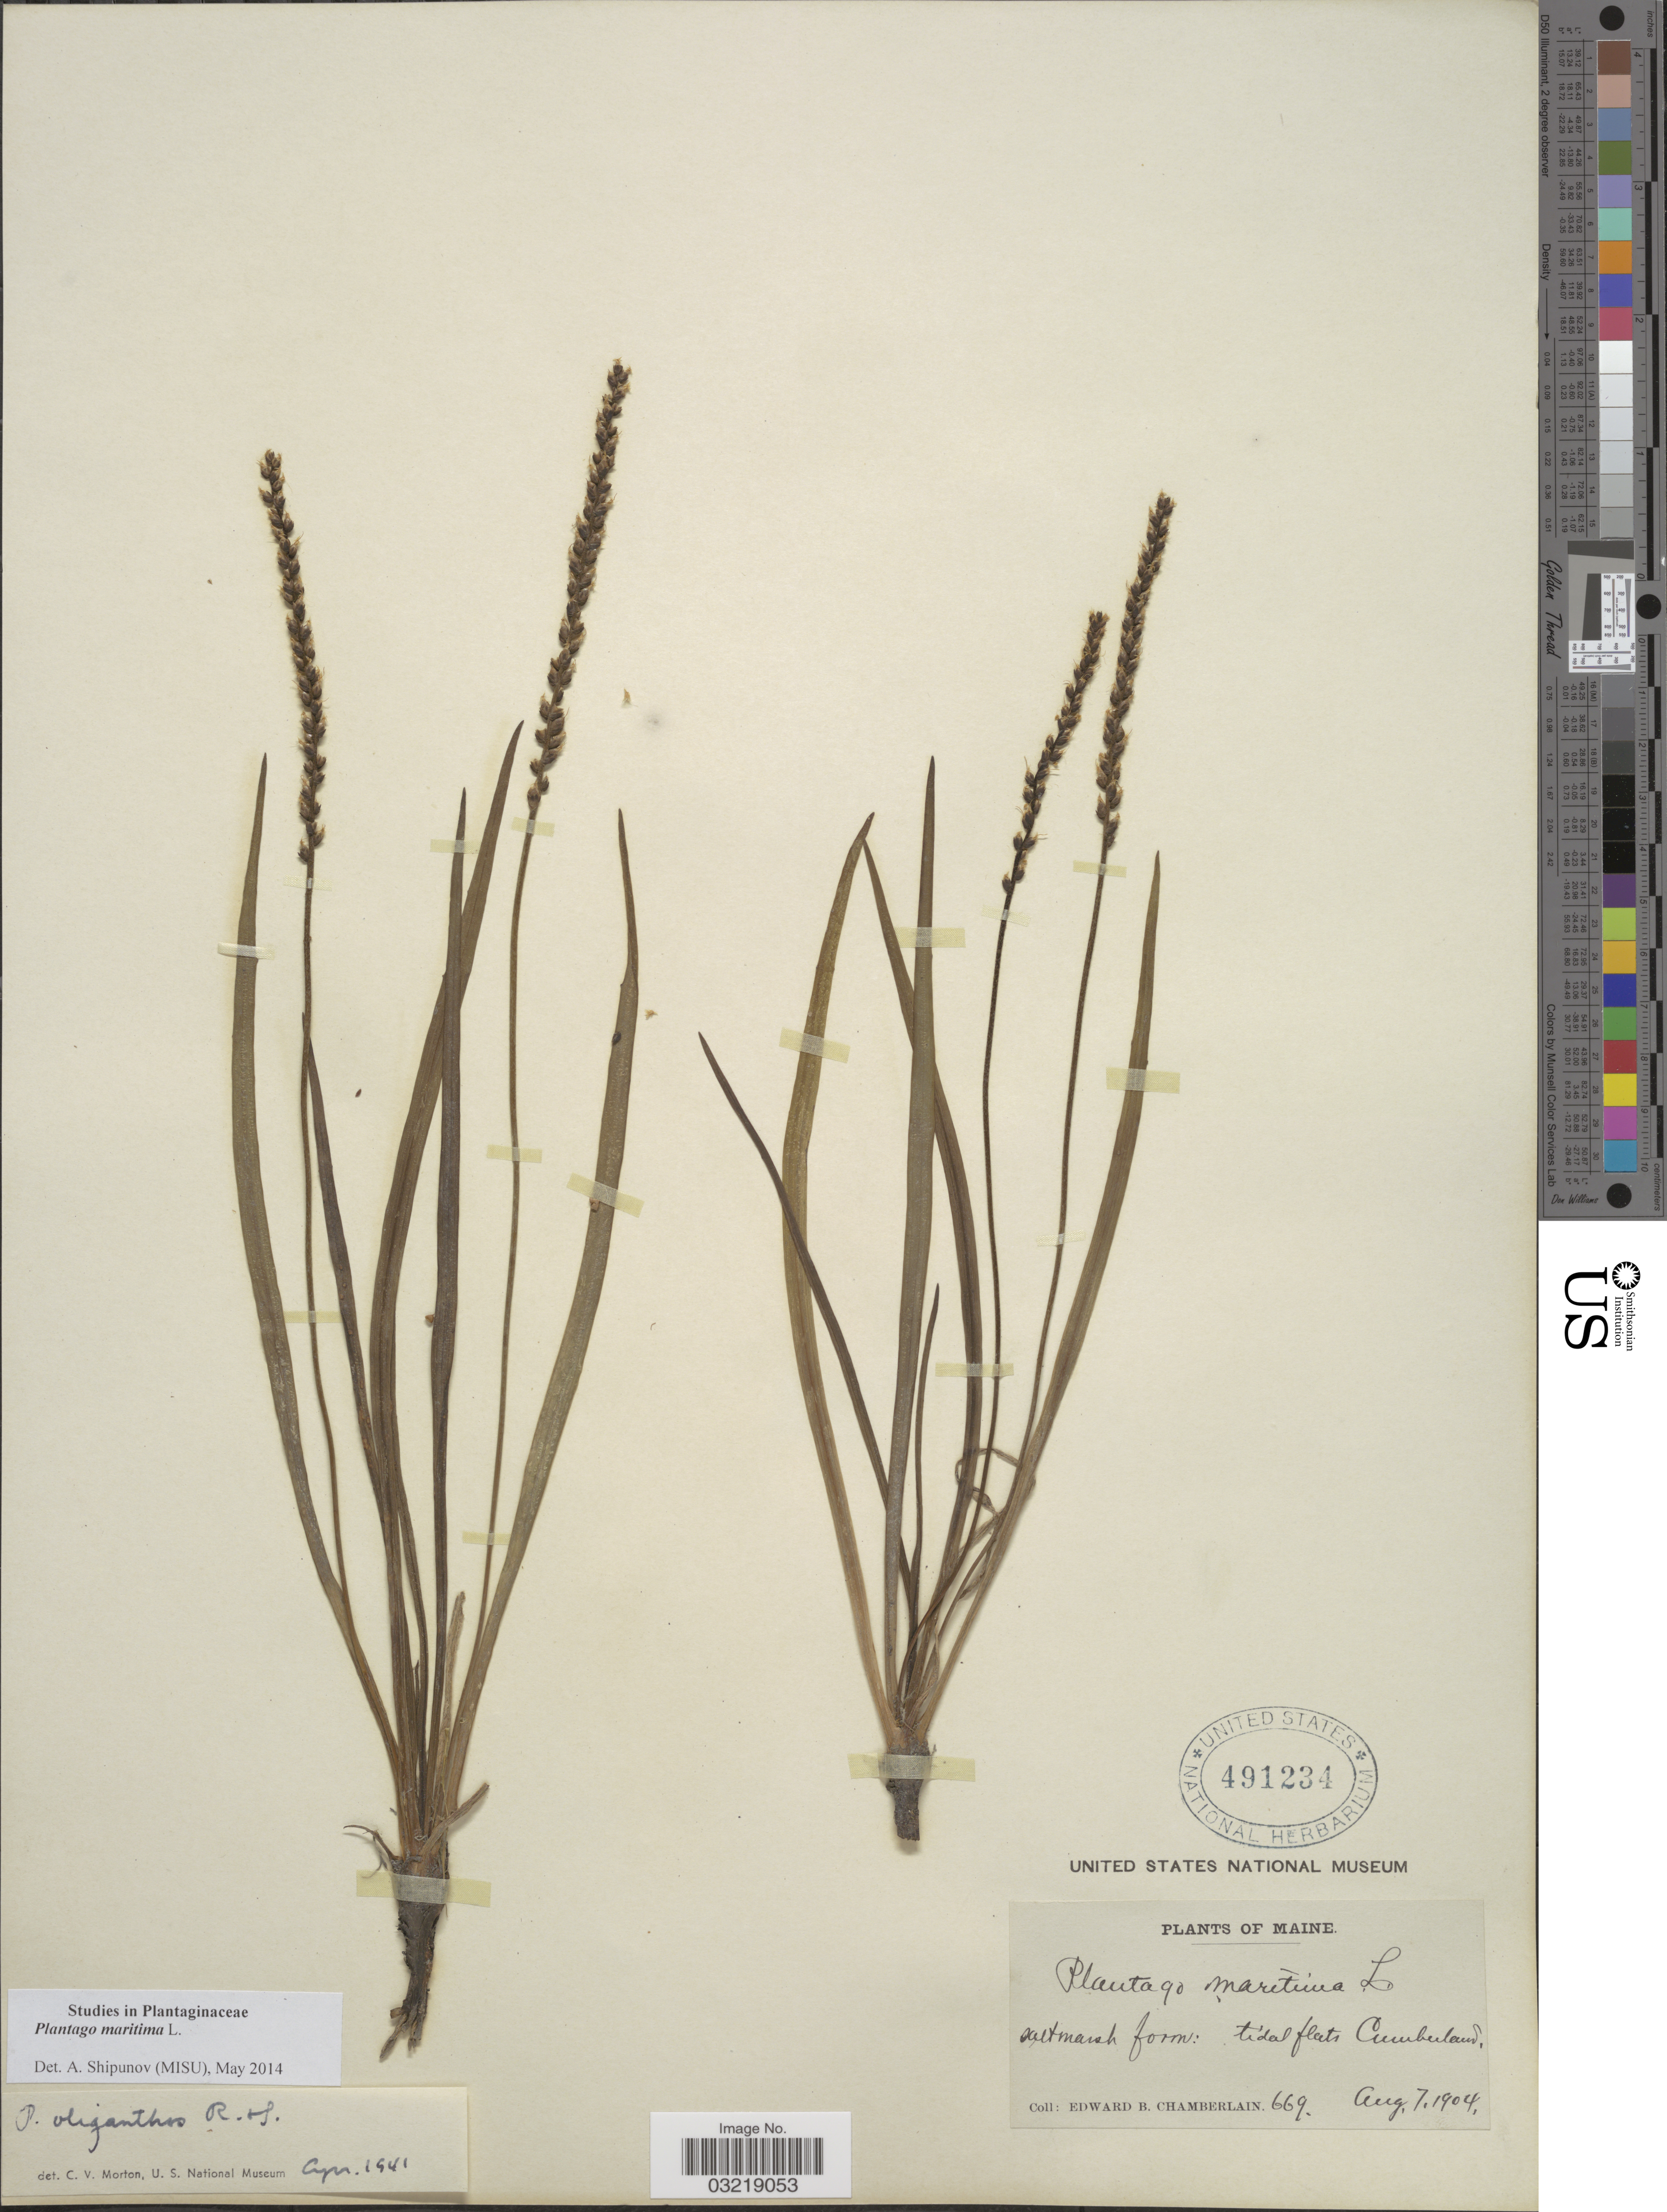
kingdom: Plantae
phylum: Tracheophyta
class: Magnoliopsida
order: Lamiales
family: Plantaginaceae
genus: Plantago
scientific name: Plantago maritima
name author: L.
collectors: E. Chamberlain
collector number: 669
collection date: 1904-08-07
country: United States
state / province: Maine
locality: Tidal flats Cumberland.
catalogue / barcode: US 491234